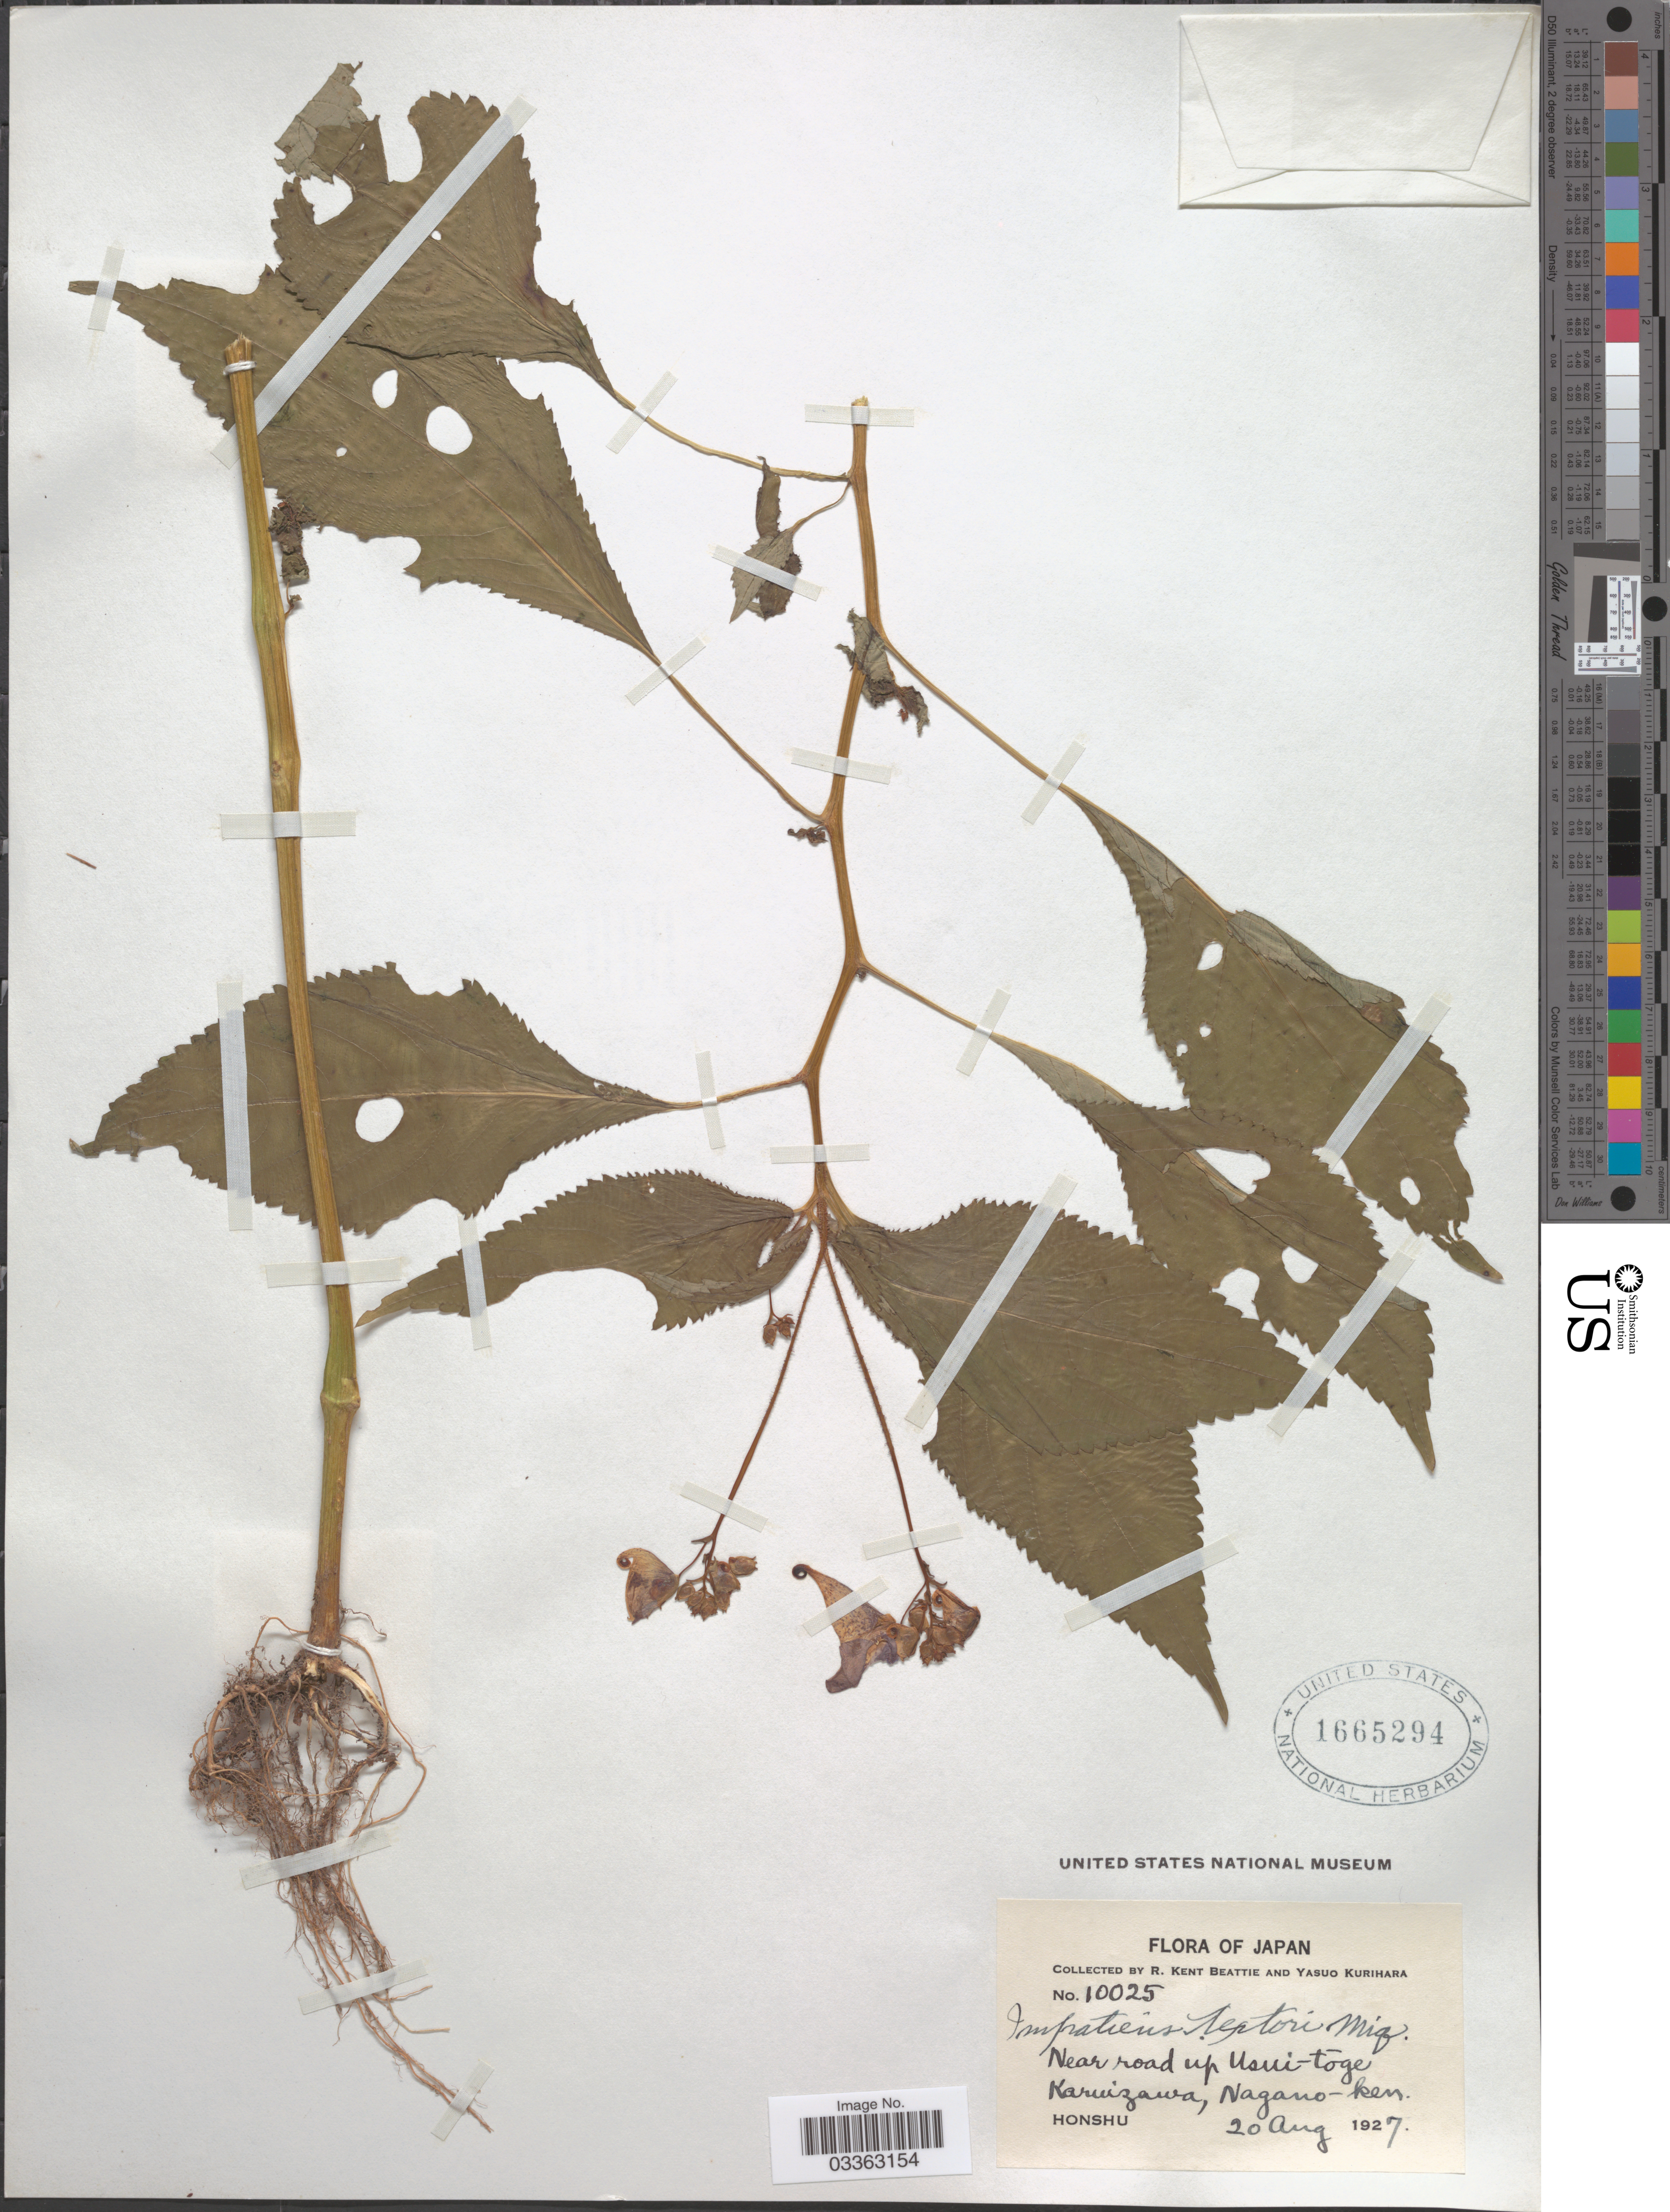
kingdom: Plantae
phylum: Tracheophyta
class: Magnoliopsida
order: Ericales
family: Balsaminaceae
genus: Impatiens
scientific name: Impatiens textorii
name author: Miq.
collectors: R. K. Beattie & Y. Kurihara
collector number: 10025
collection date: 1927-08-20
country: Japan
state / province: Nagano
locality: Near road up Usui-tōge, Karuizawa, Nagano-ken, Honshu.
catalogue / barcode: US 1665294